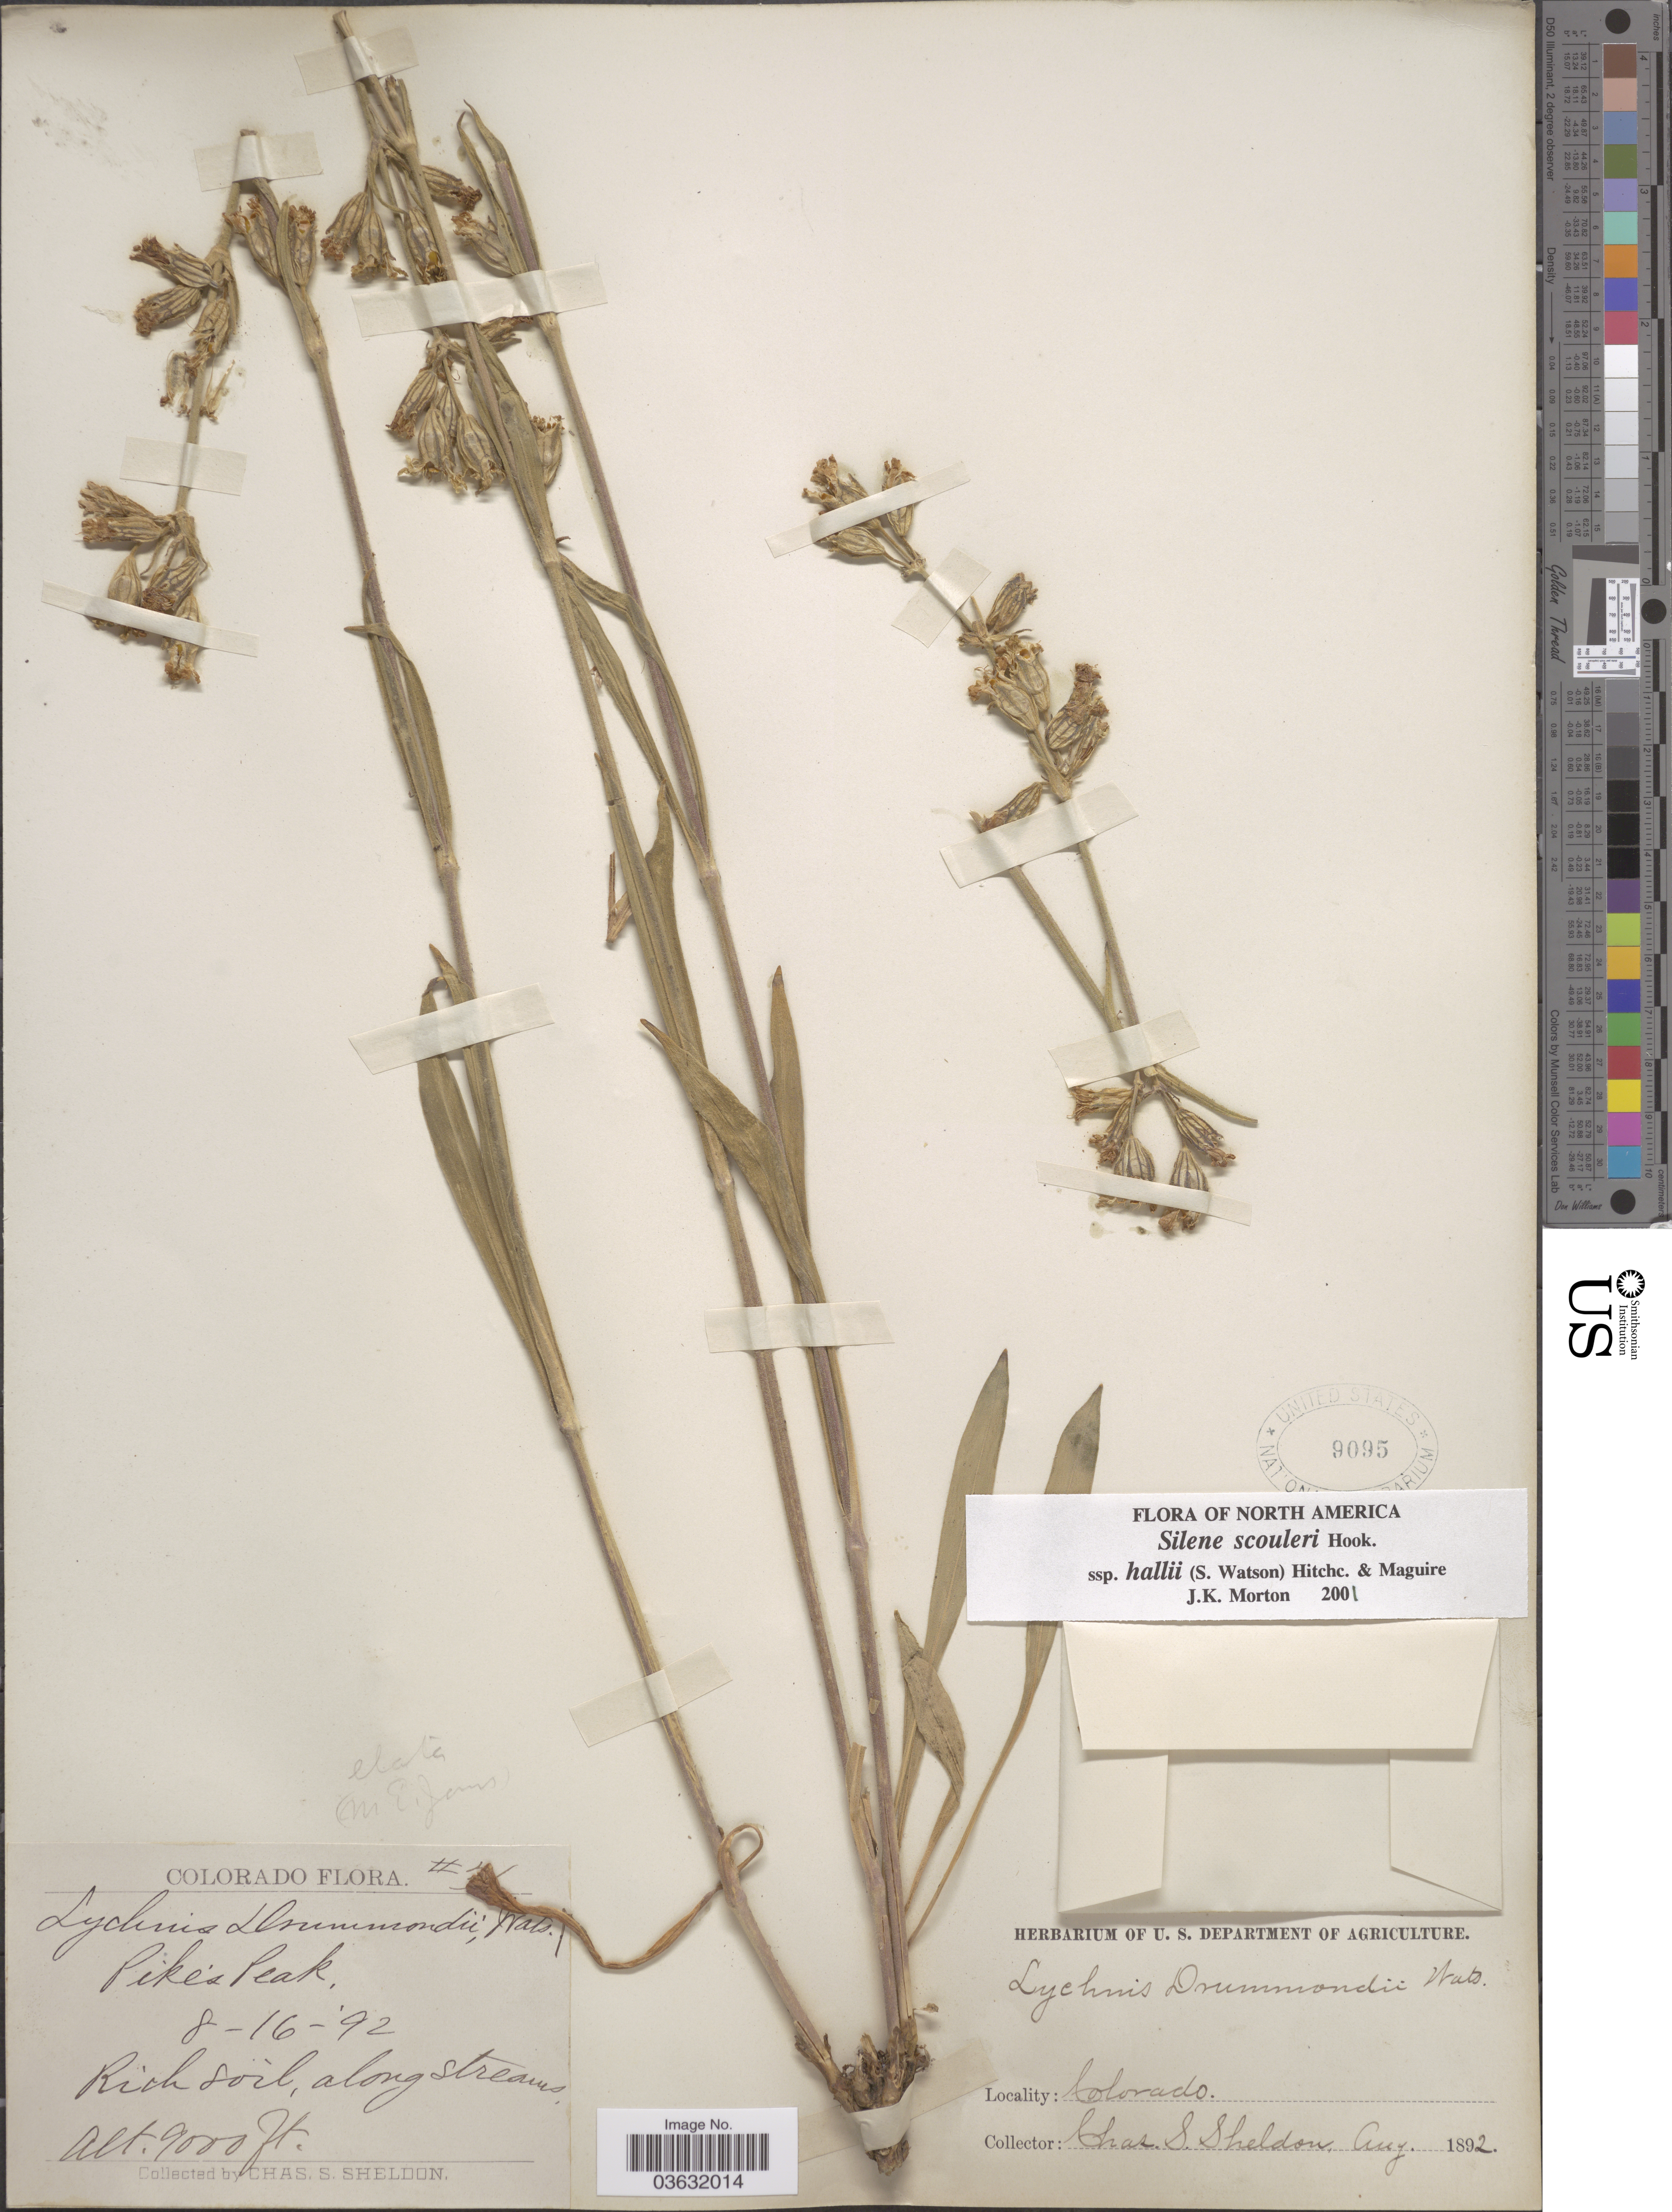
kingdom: Plantae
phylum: Tracheophyta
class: Magnoliopsida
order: Caryophyllales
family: Caryophyllaceae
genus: Silene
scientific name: Silene scouleri subsp. hallii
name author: (S. Watson) C.L. Hitchc. & Maguire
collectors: C. S. Sheldon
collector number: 31*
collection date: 1892-08-16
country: United States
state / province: Colorado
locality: Pike's Peak.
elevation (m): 2743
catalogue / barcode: US 9095